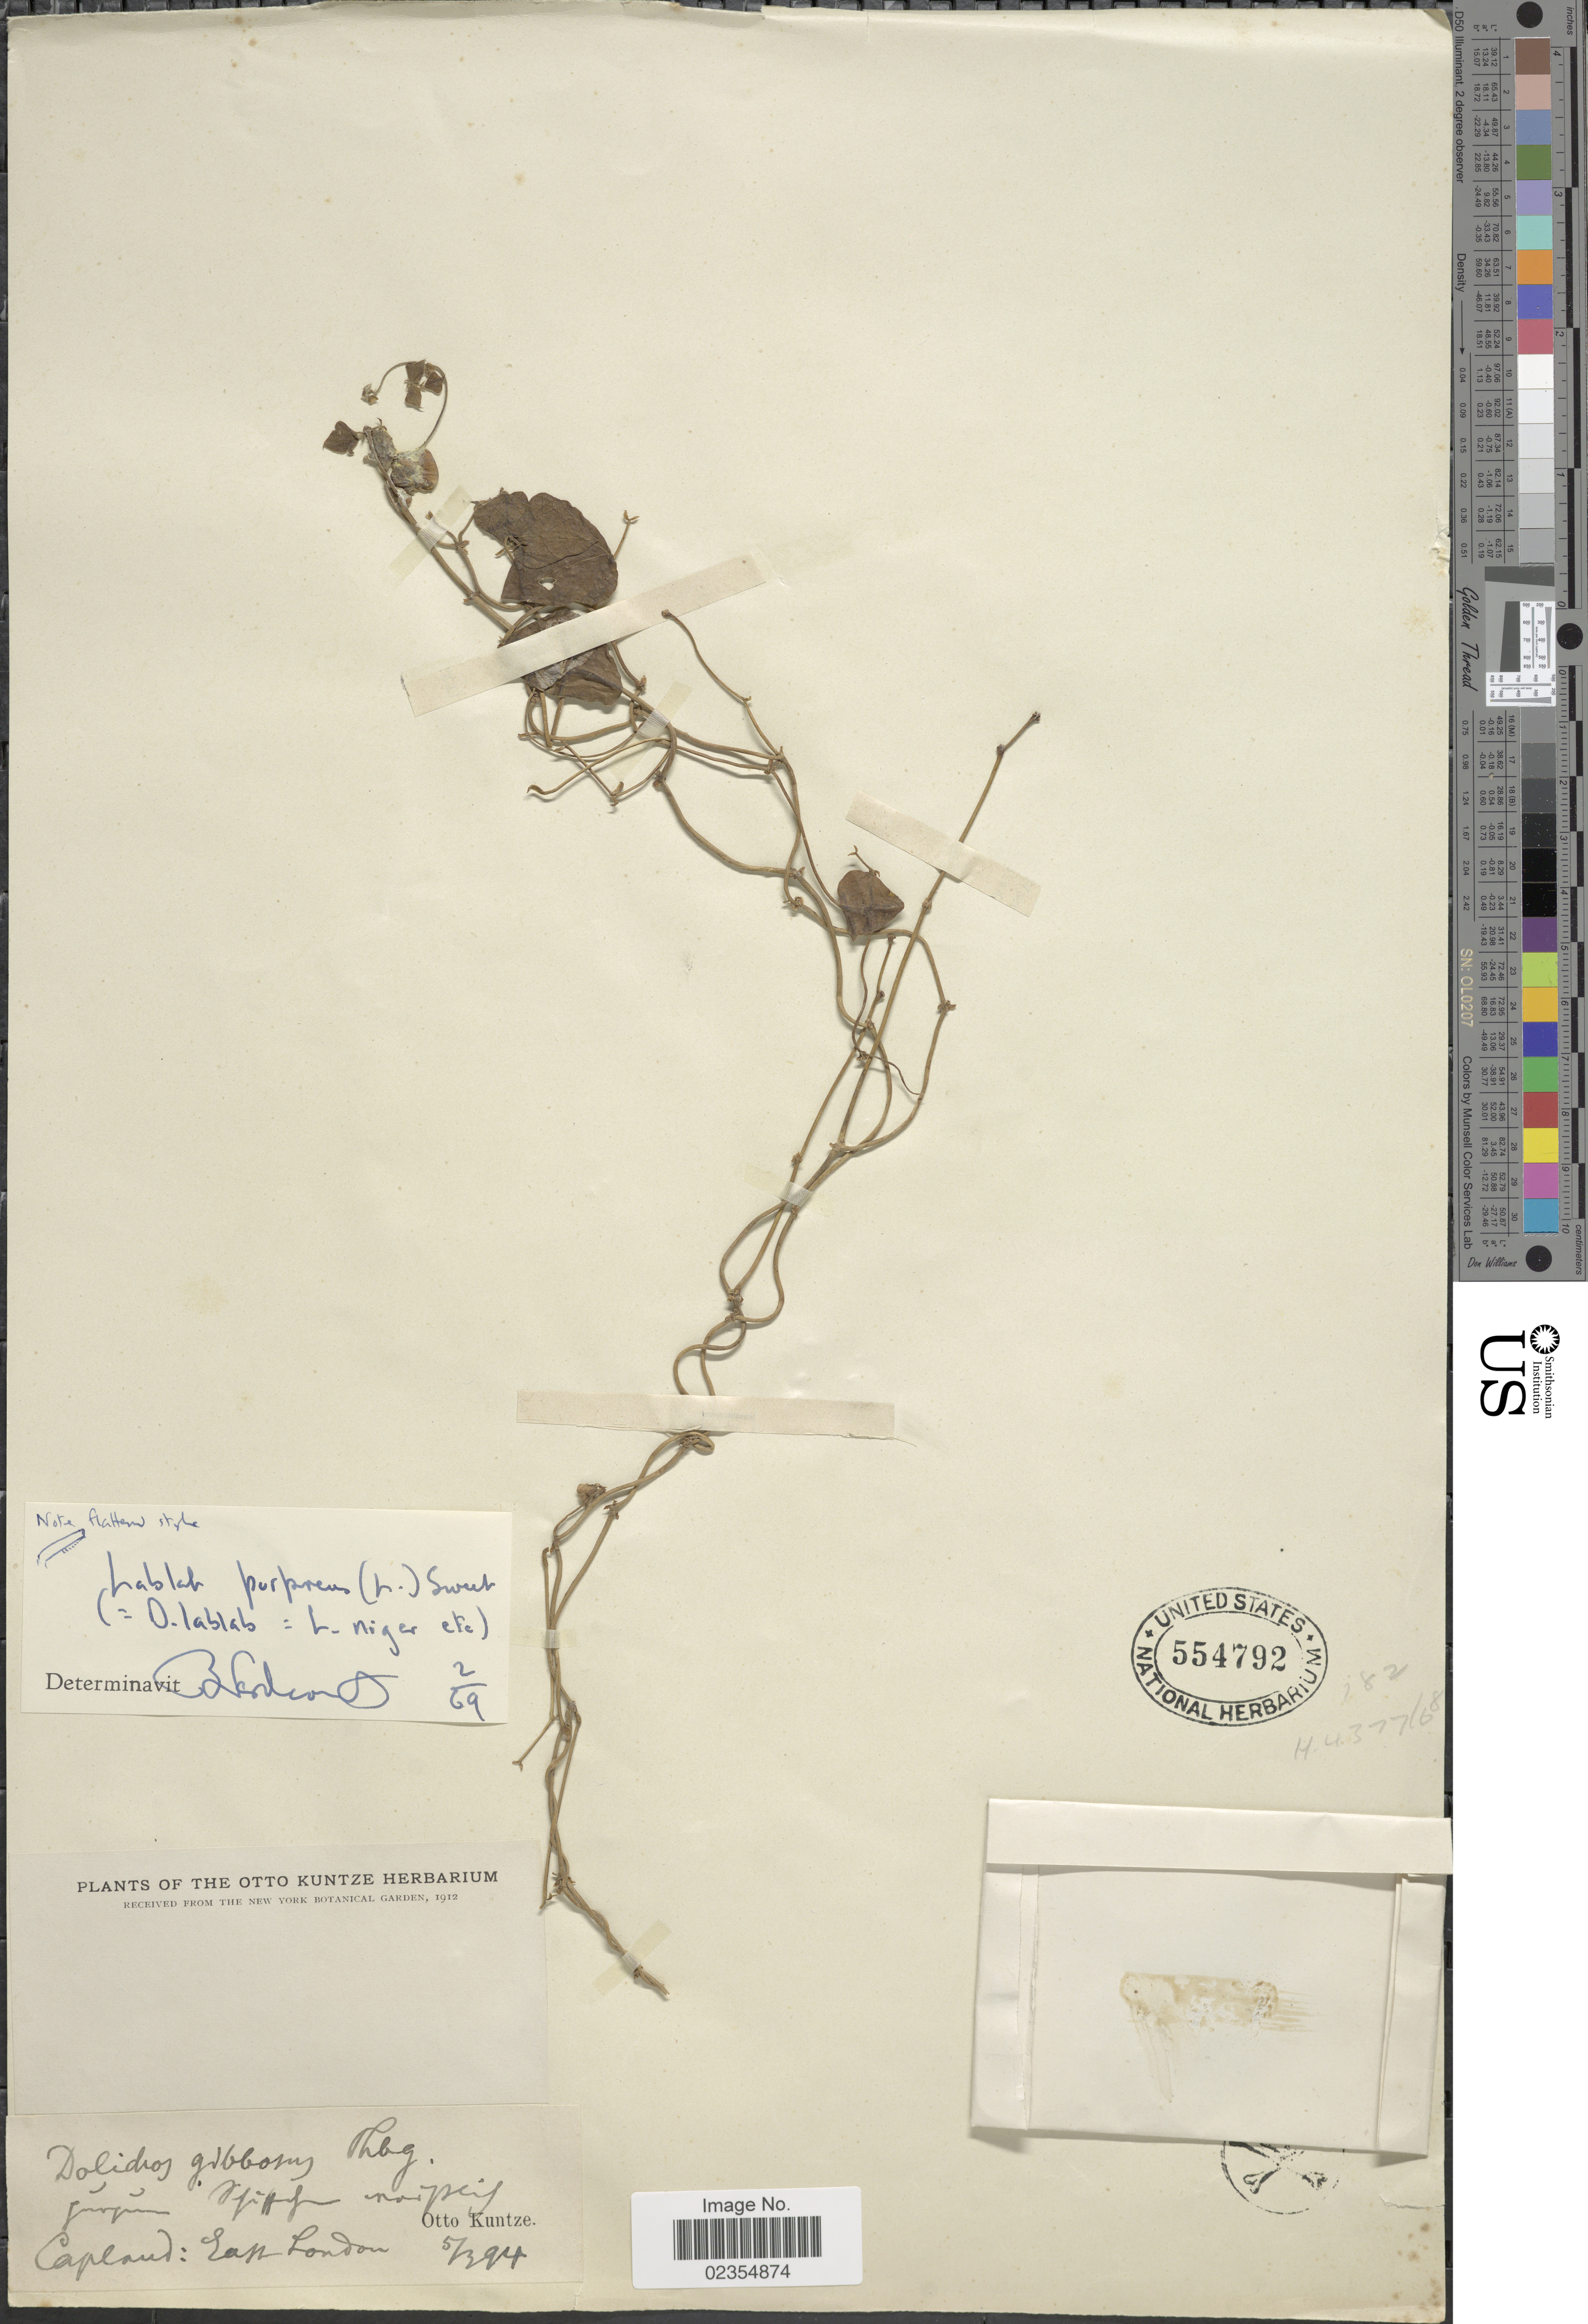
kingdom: Plantae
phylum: Tracheophyta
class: Magnoliopsida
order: Fabales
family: Fabaceae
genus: Lablab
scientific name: Lablab purpureus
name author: (L.) Sweet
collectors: C.E.O. Kuntze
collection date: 1894-03-05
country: South Africa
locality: Capland: East London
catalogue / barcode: US 554792